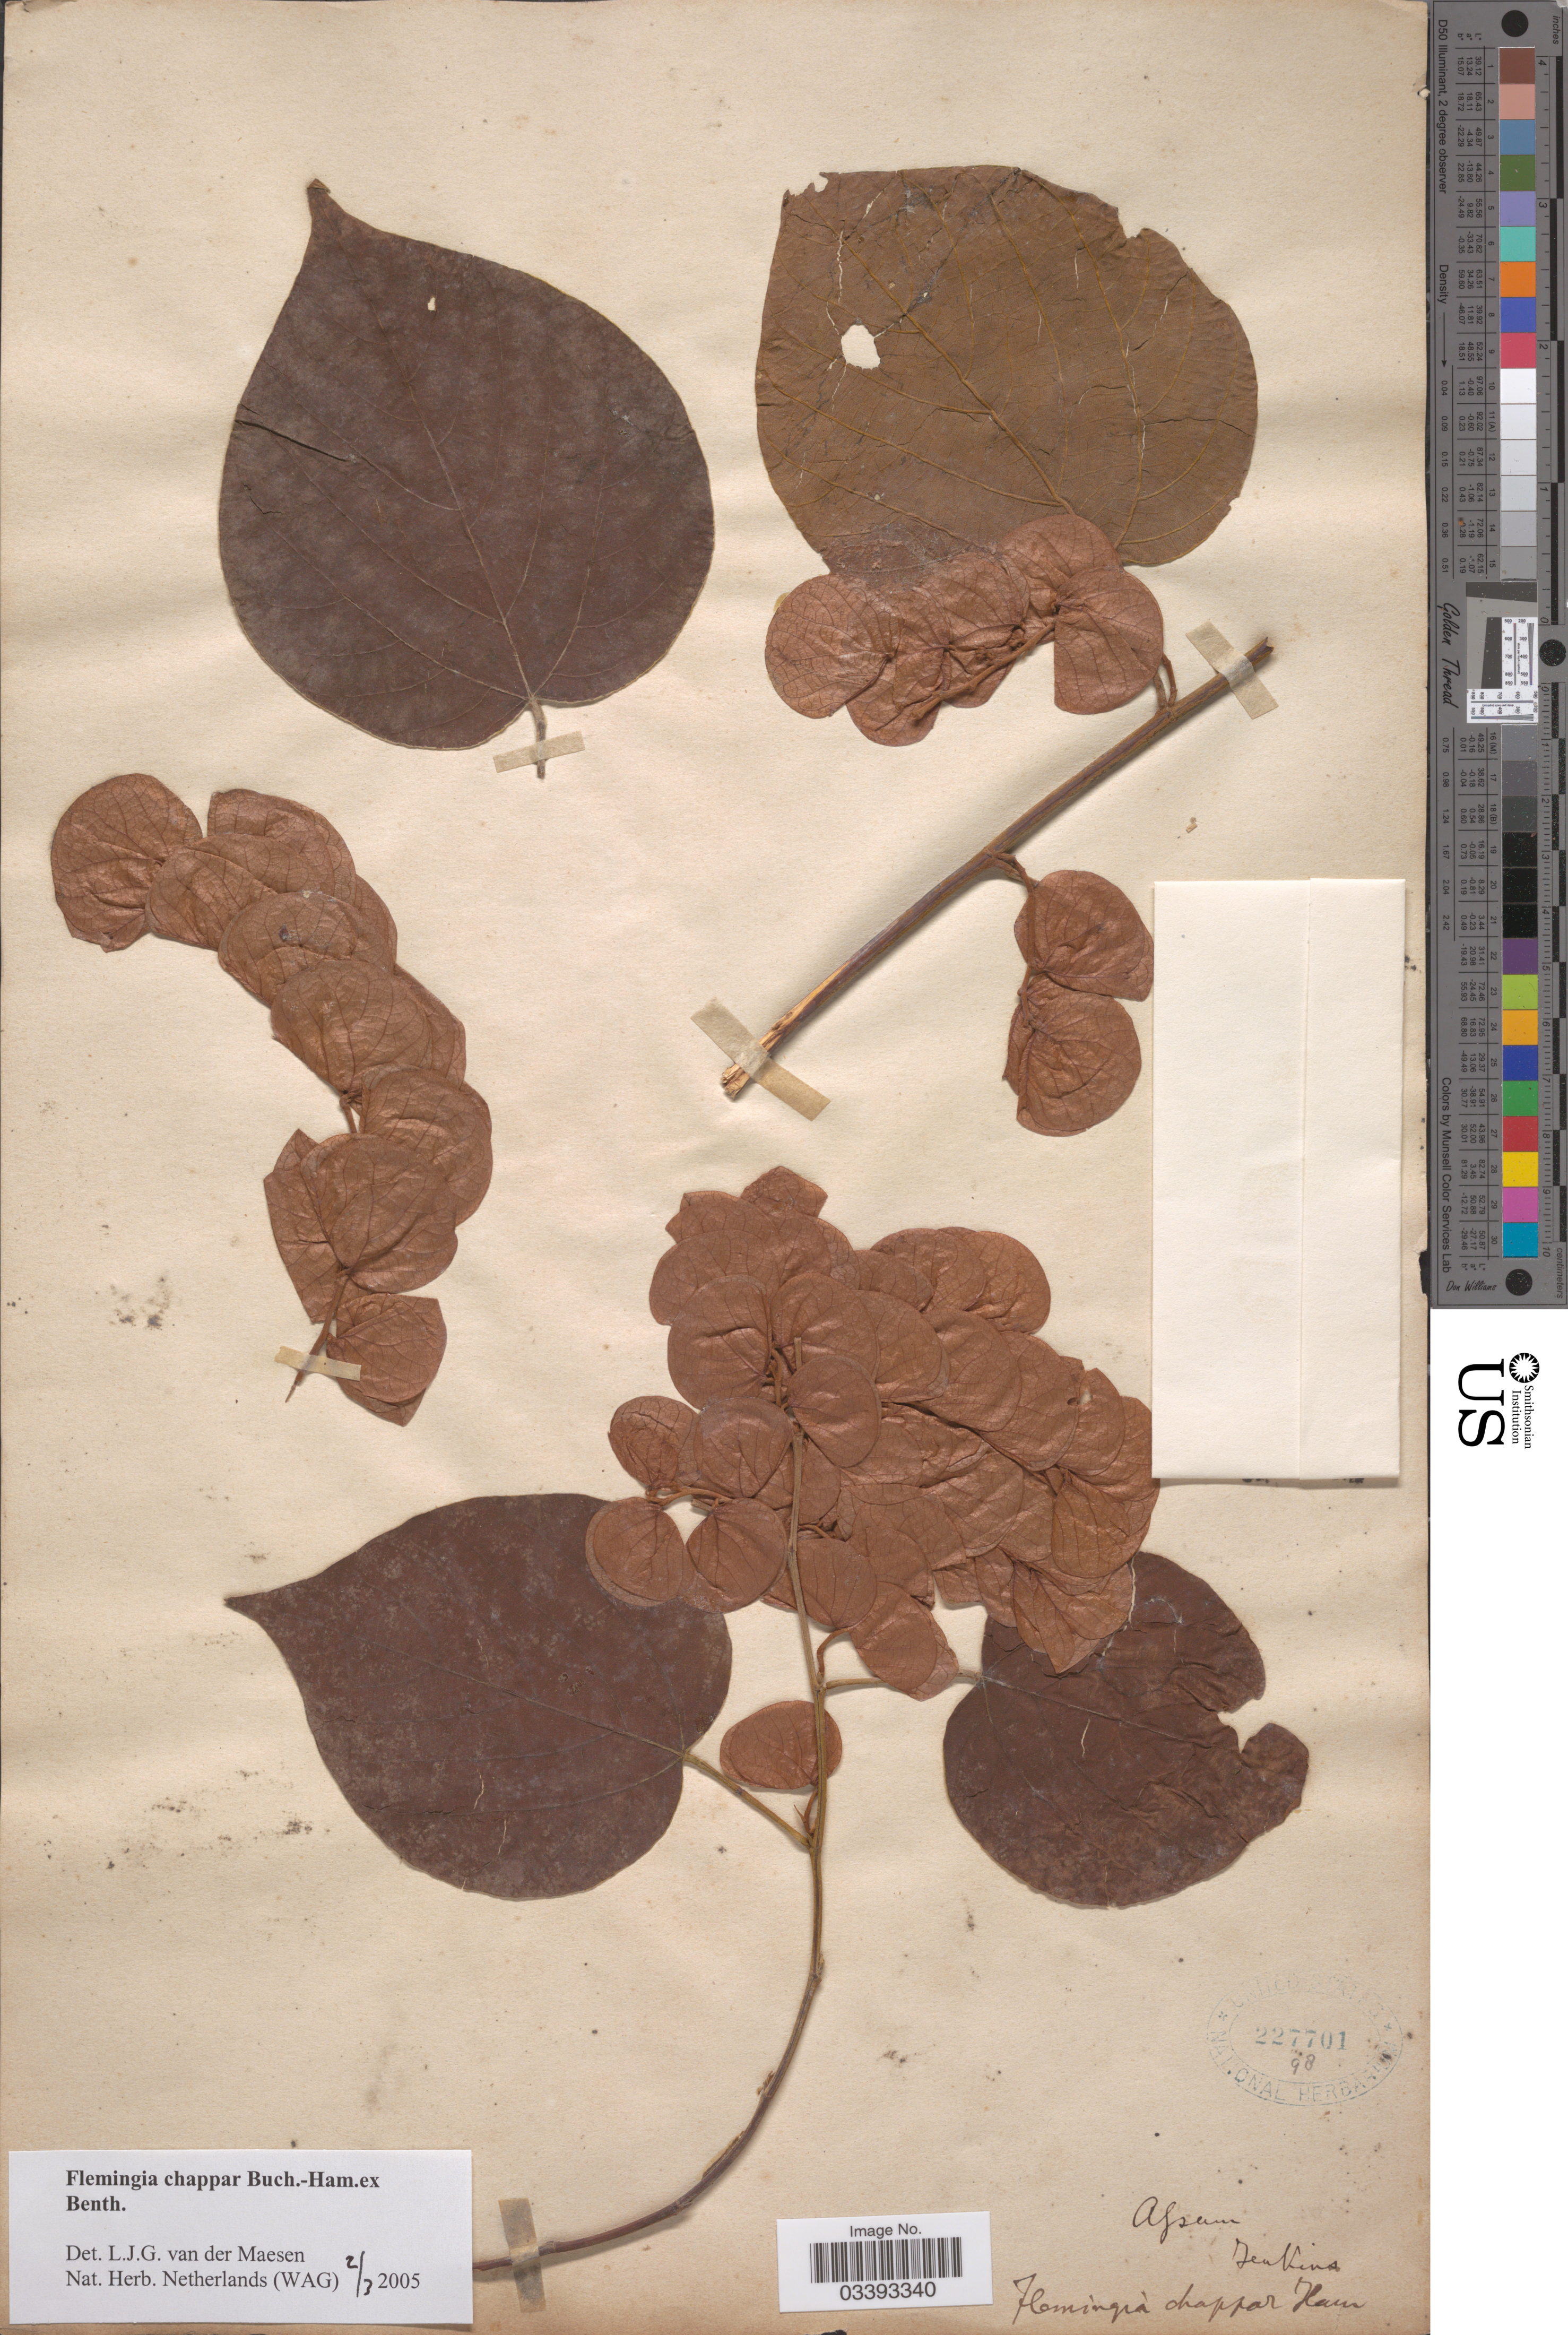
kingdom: Plantae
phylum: Tracheophyta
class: Magnoliopsida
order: Fabales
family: Fabaceae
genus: Flemingia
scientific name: Flemingia chappar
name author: Benth.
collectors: -. Jenkins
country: India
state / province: Assam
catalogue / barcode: US 227701